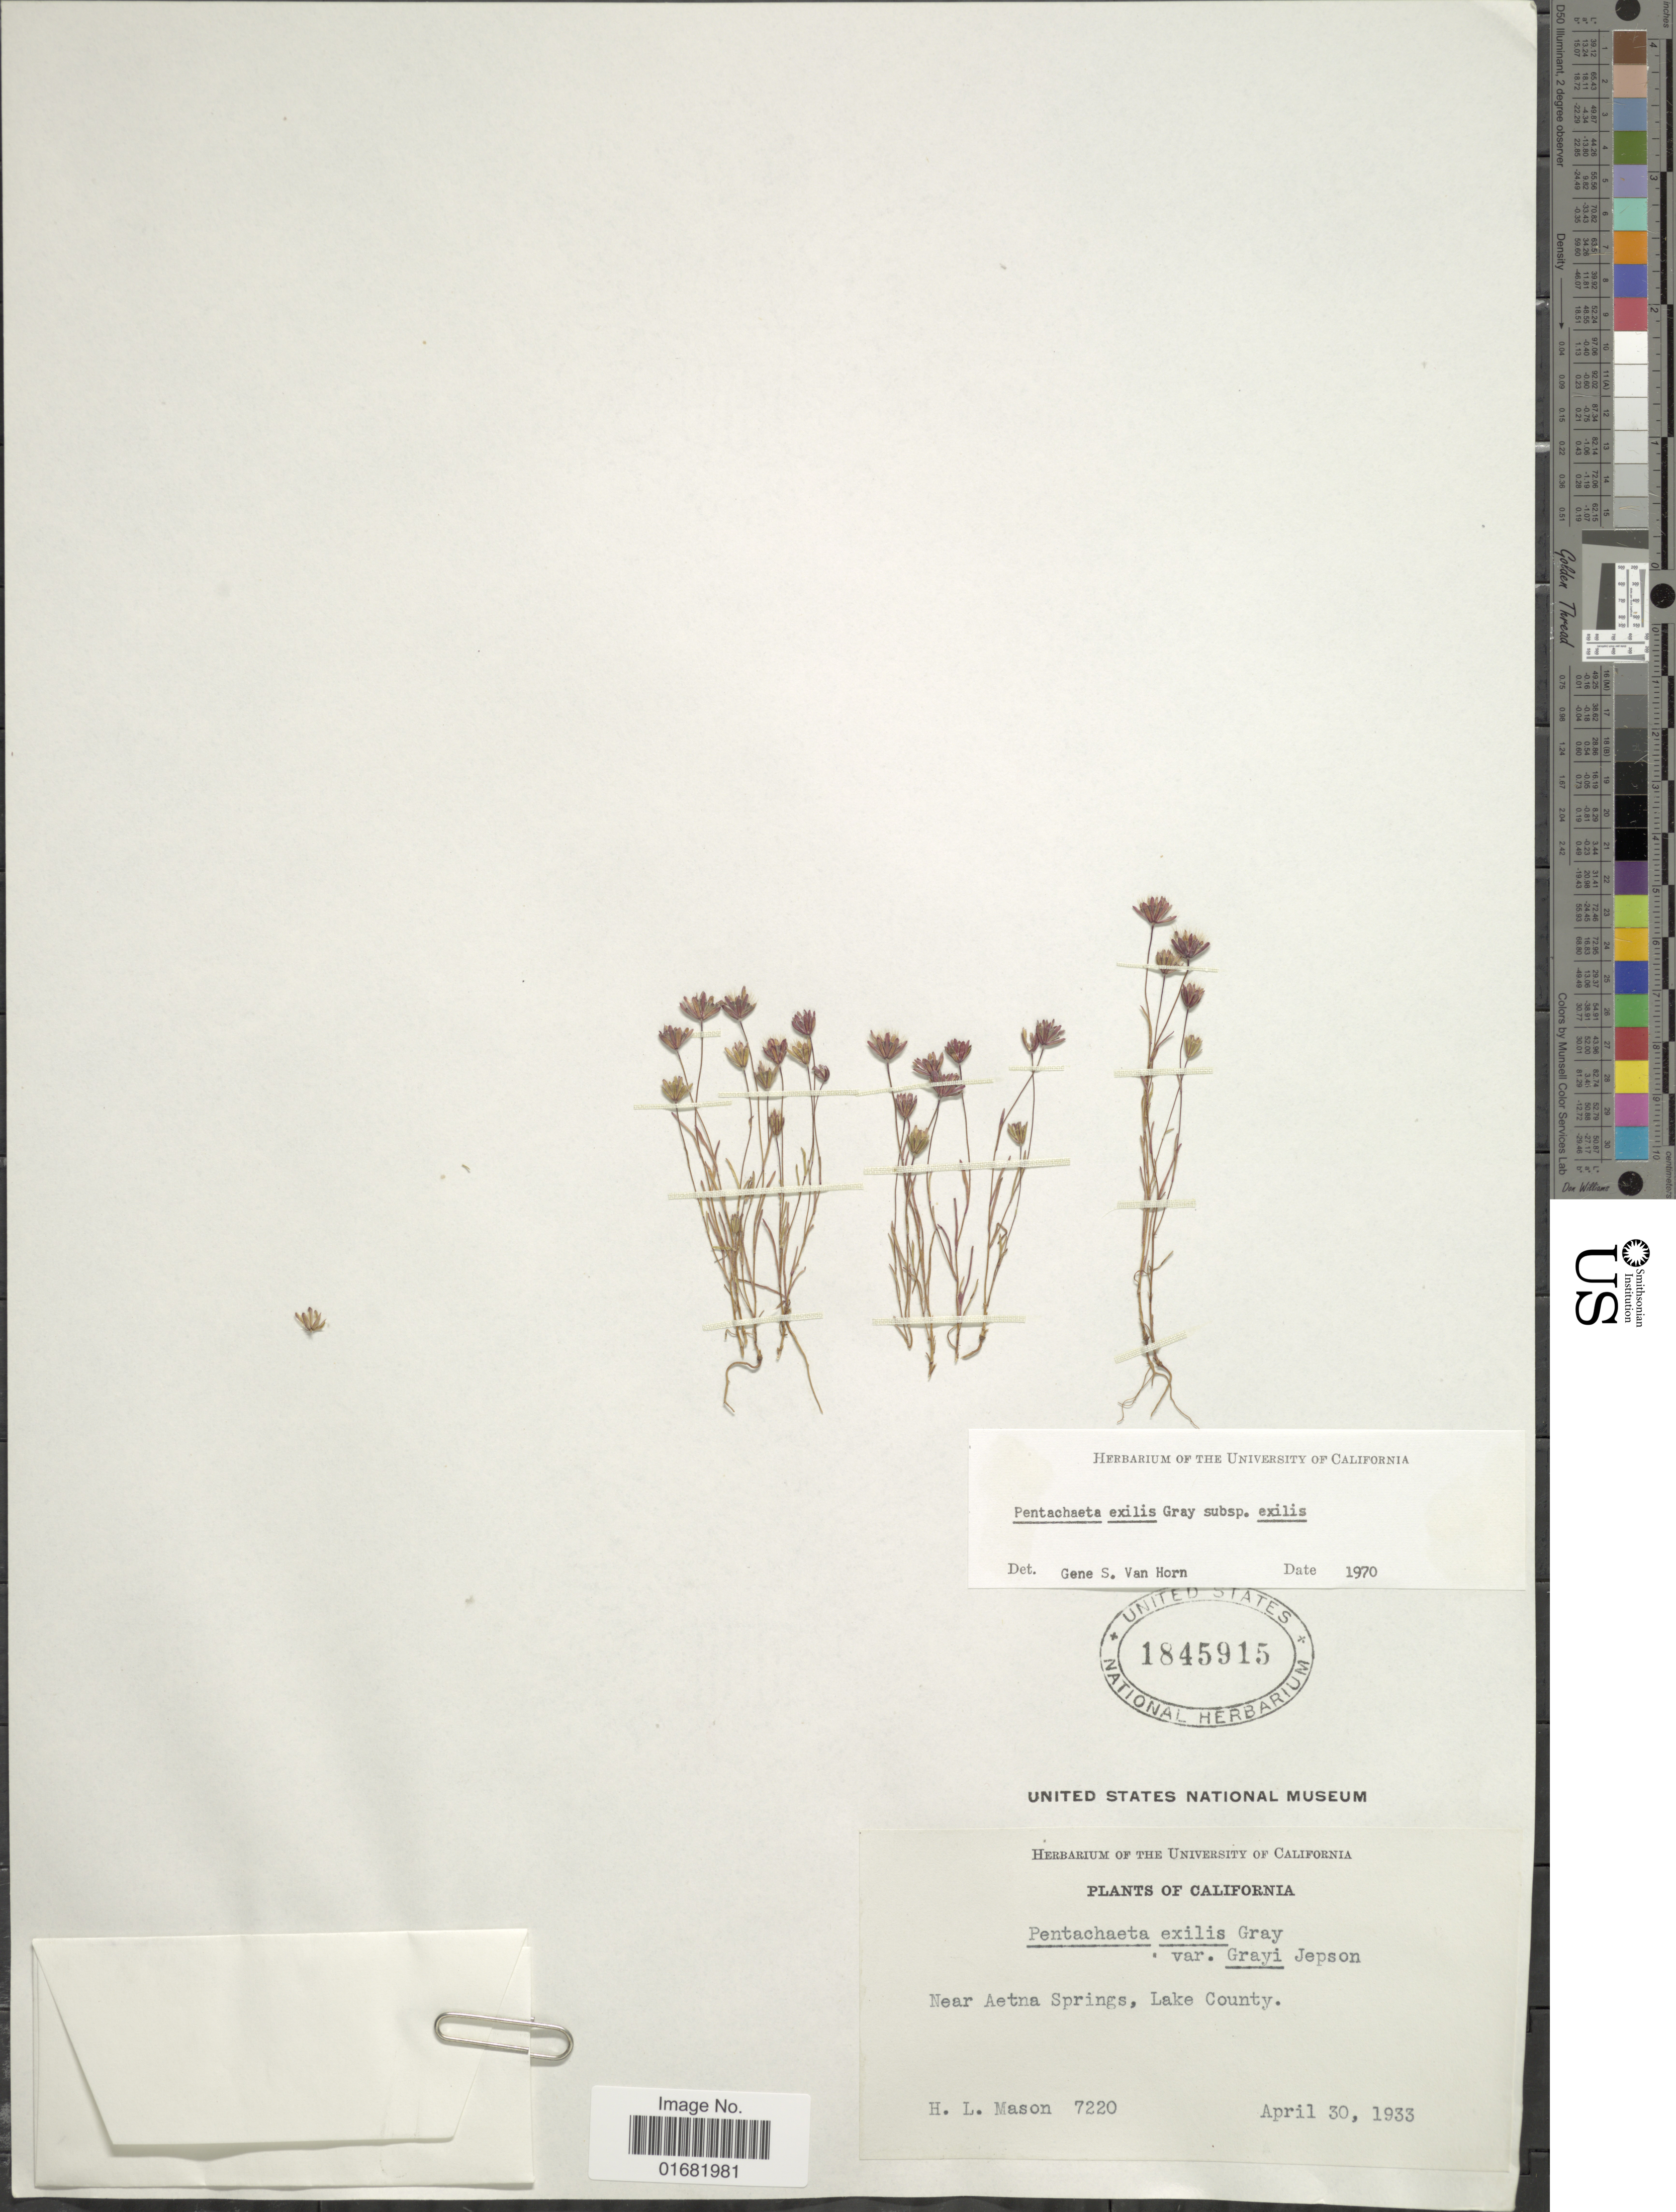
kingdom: Plantae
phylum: Tracheophyta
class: Magnoliopsida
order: Asterales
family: Asteraceae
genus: Pentachaeta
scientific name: Pentachaeta exilis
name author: A. Gray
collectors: H. L. Mason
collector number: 7220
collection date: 1933-04-30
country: United States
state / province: California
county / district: Lake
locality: Near Aetna Springs, Lake County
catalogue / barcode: US 1845915